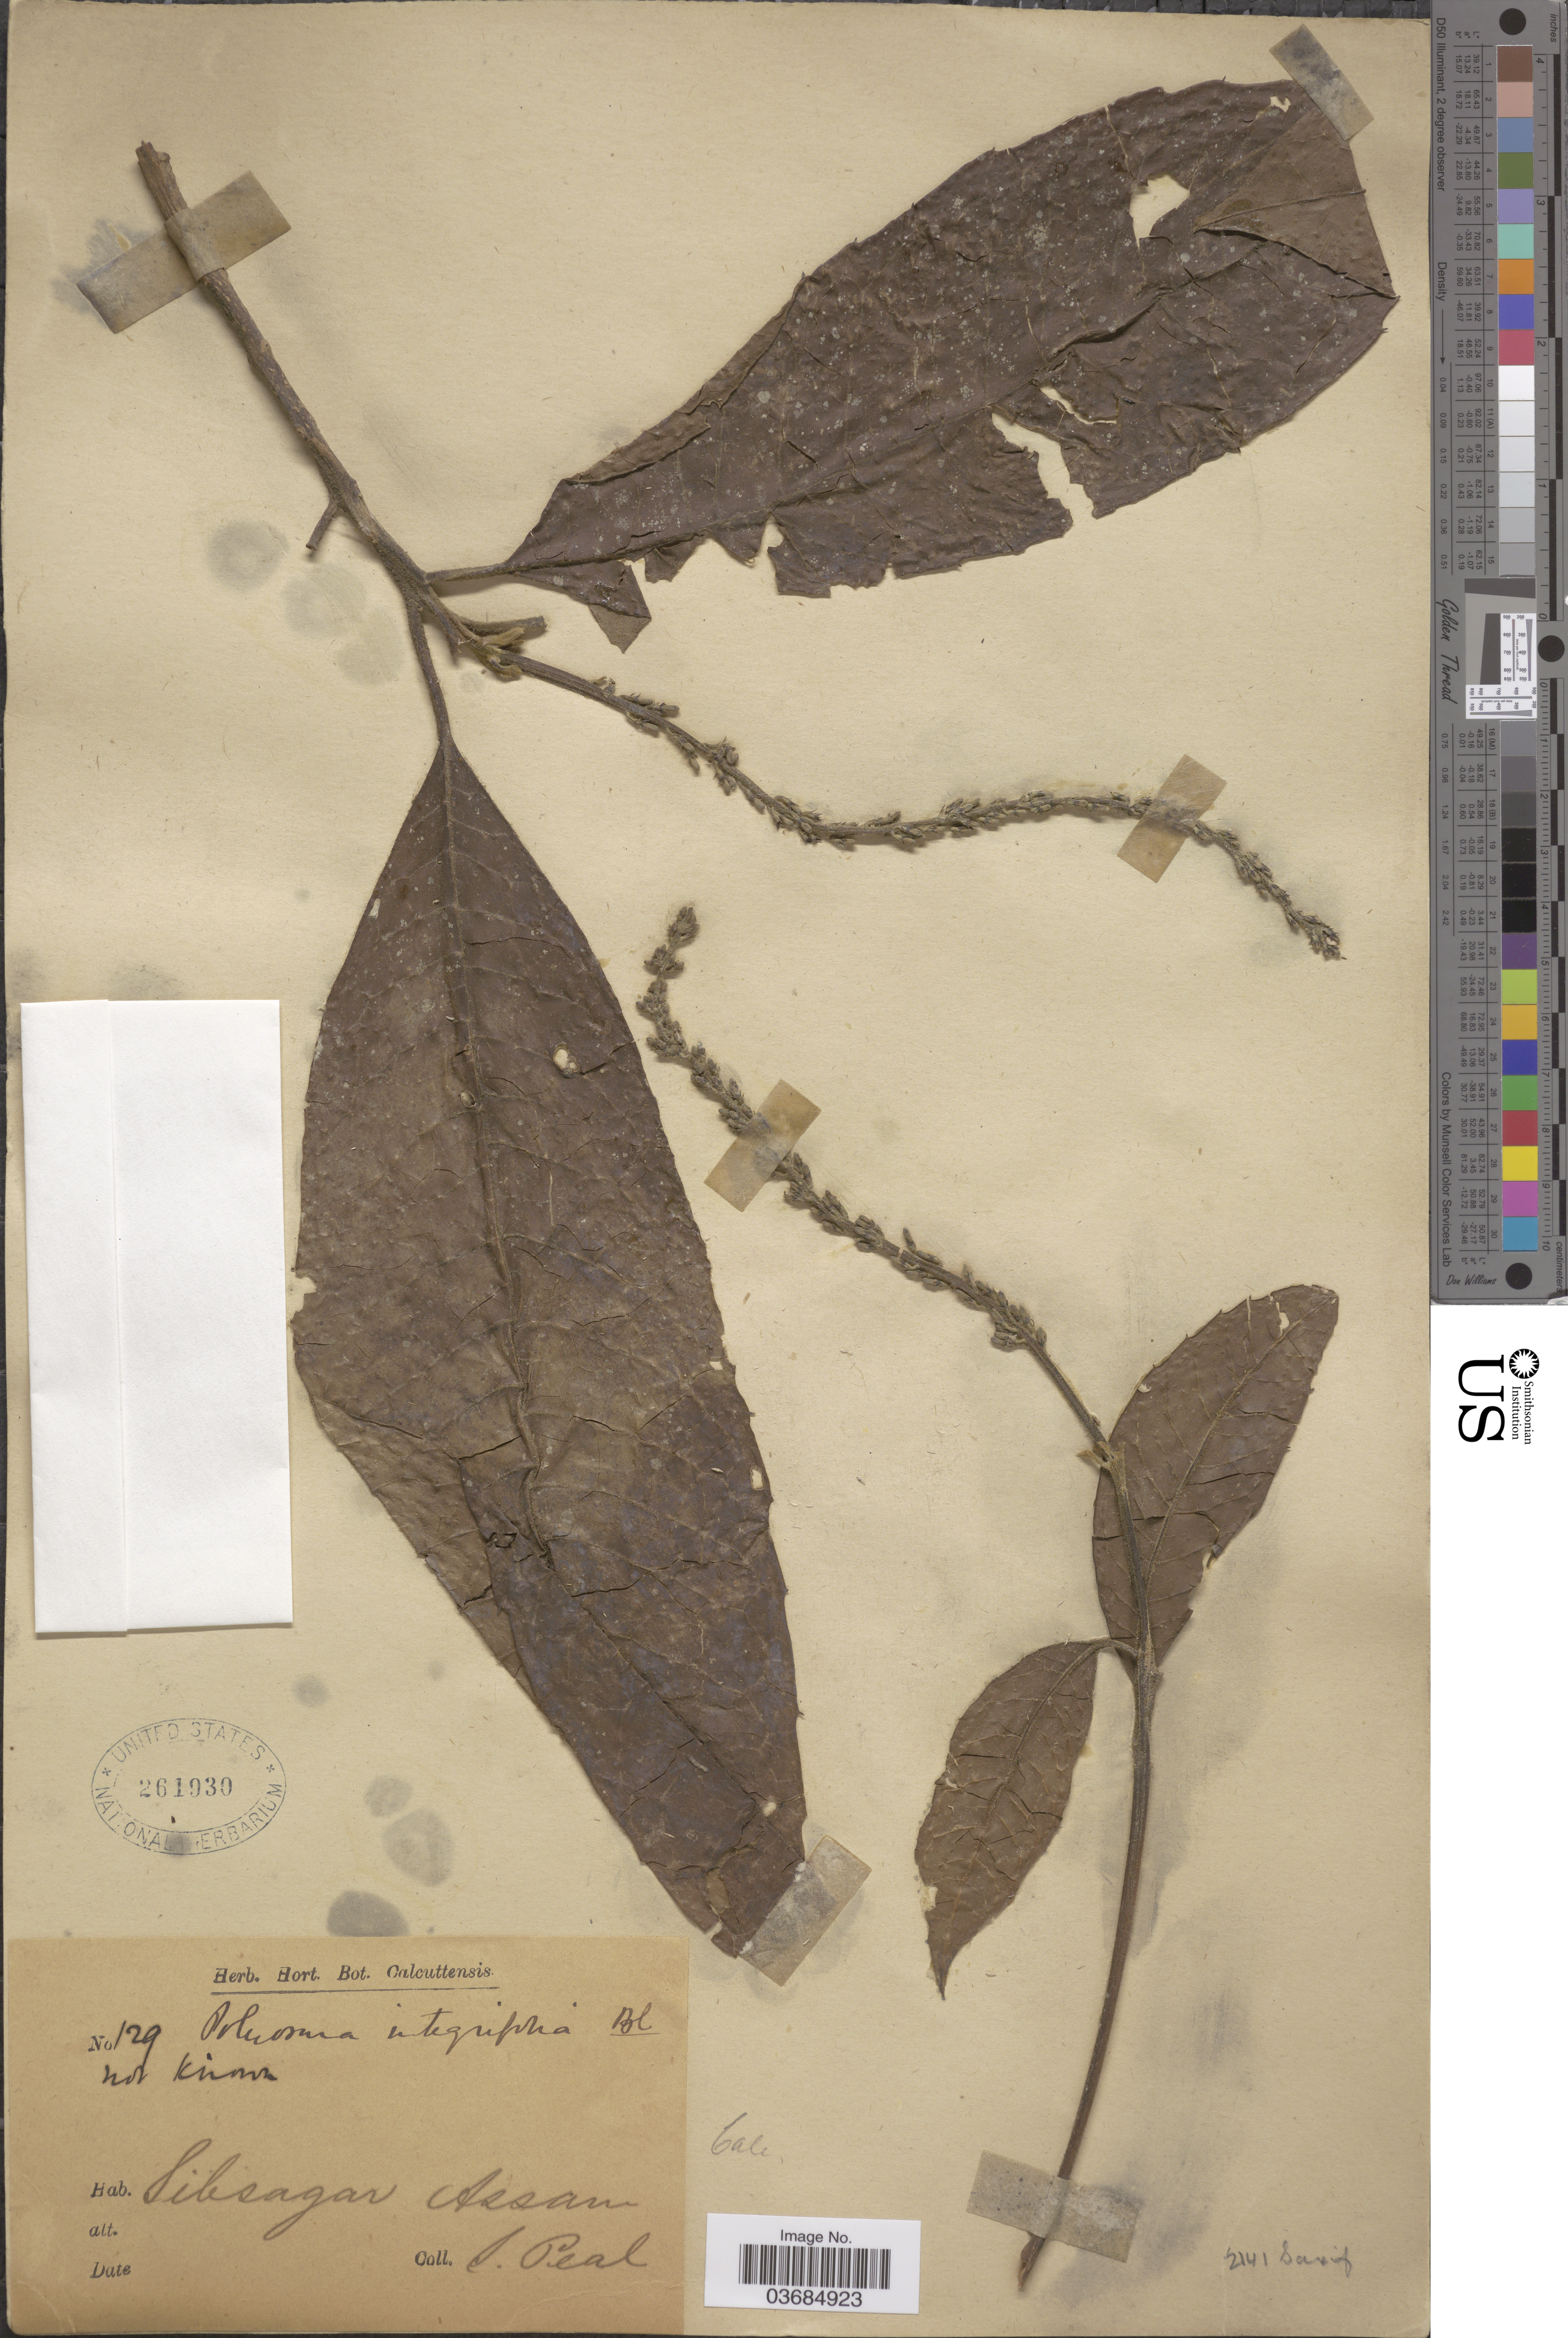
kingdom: Plantae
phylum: Tracheophyta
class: Magnoliopsida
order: Escalloniales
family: Escalloniaceae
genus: Polyosma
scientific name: Polyosma integrifolia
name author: Blume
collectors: S. Peal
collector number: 129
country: India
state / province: Assam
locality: Silisagar.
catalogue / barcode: US 261930